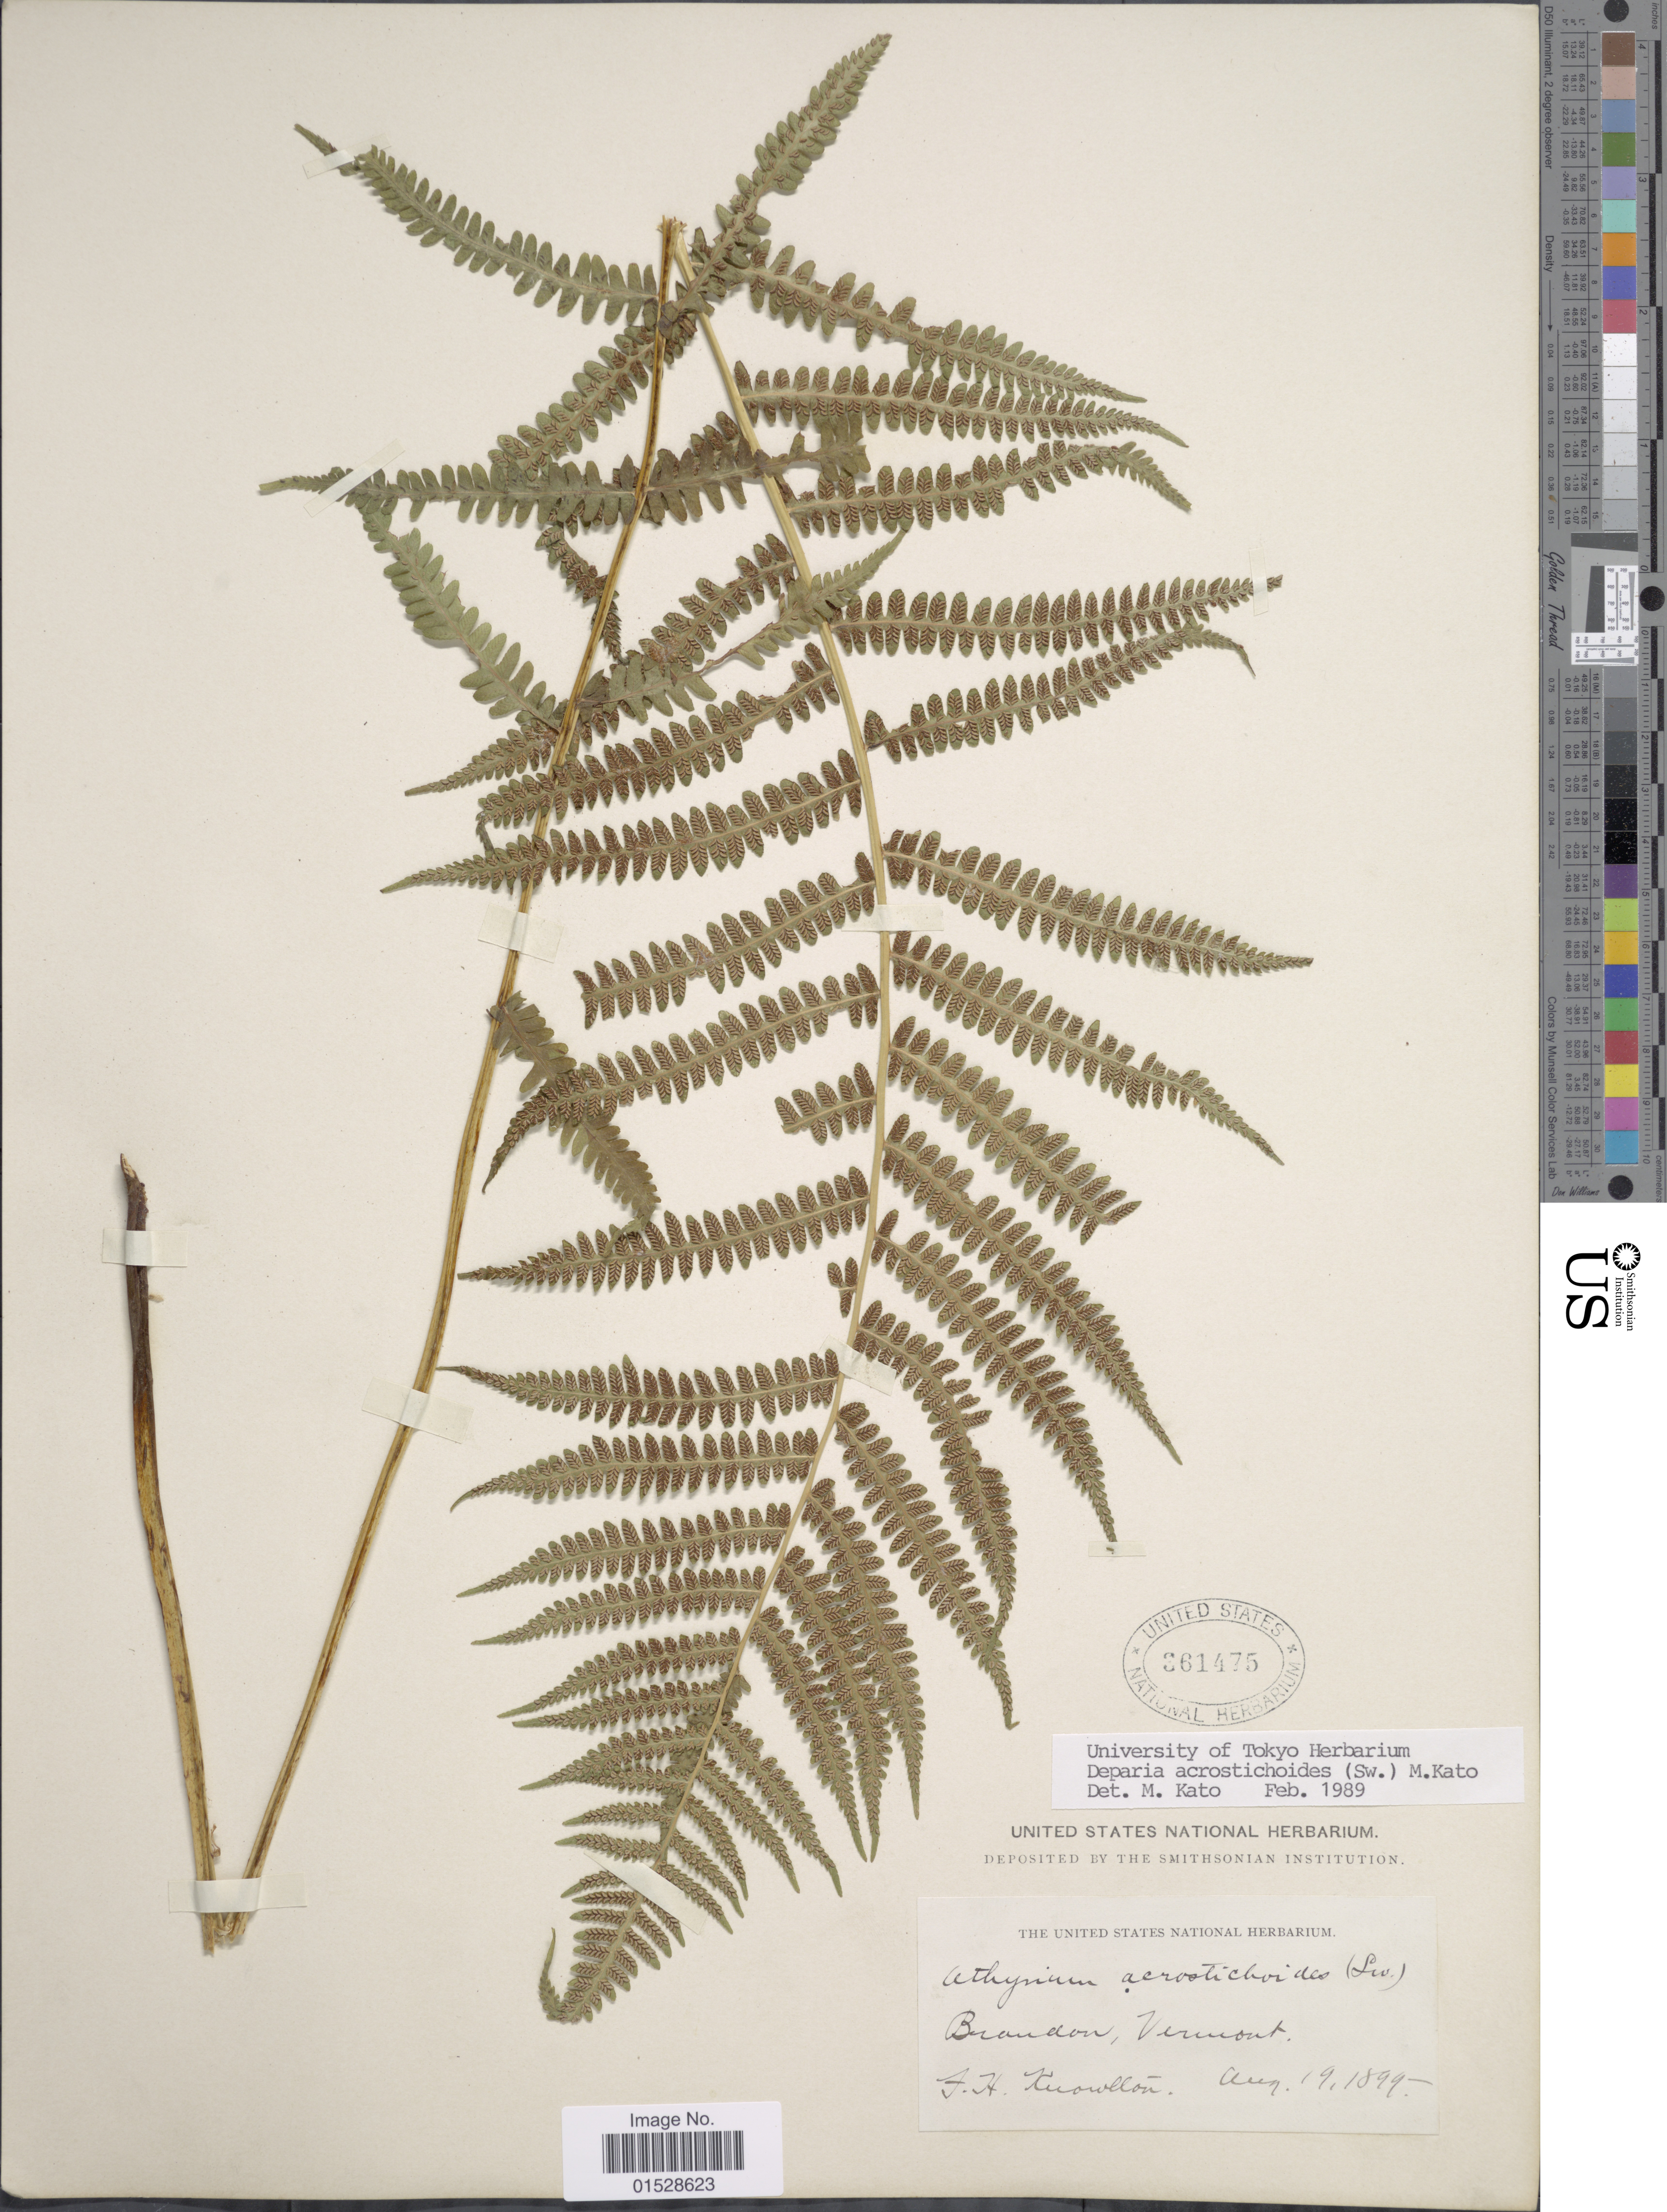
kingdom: Plantae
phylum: Tracheophyta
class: Polypodiopsida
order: Polypodiales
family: Athyriaceae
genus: Deparia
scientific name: Deparia acrostichoides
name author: (Sw.) M. Kato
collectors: F. H. Knowlton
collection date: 1899-08-19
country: United States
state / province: Vermont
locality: Brandon, Vermont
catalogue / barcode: US 361475